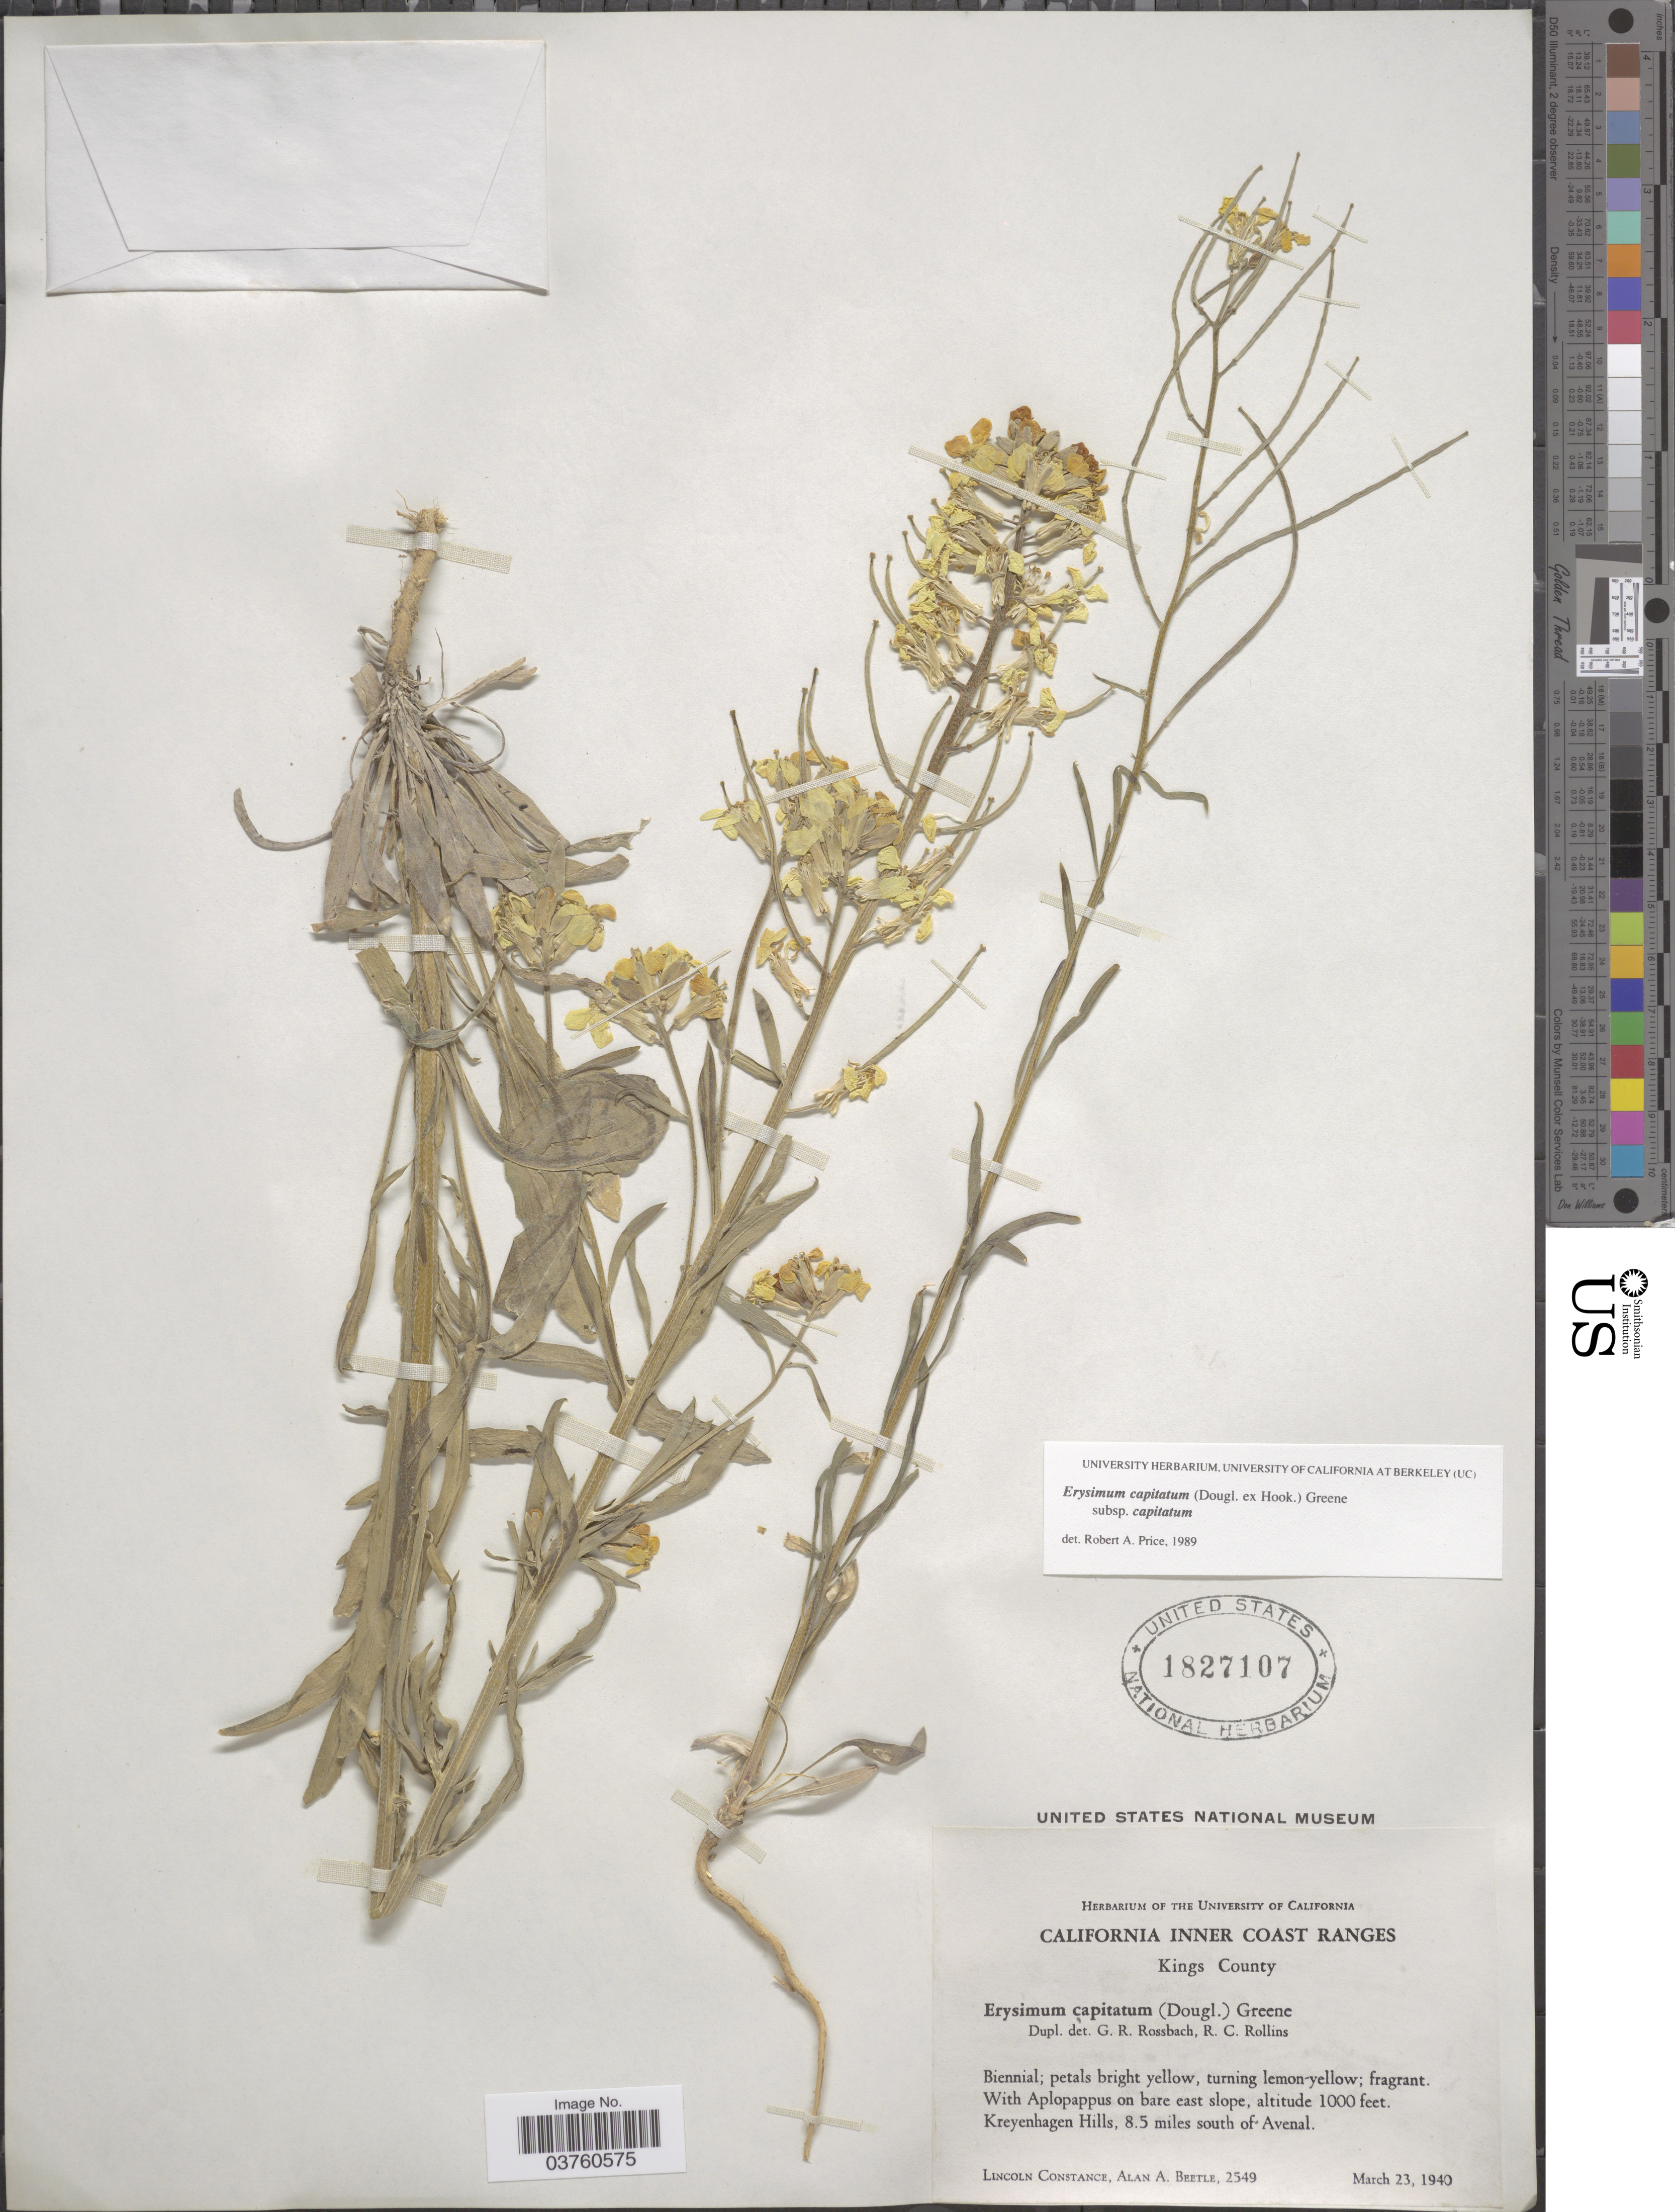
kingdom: Plantae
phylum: Tracheophyta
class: Magnoliopsida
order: Brassicales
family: Brassicaceae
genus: Erysimum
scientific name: Erysimum capitatum subsp. capitatum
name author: (Douglas ex Hook.) Greene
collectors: L. Constance & A. A. Beetle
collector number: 2549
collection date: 1940-03-23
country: United States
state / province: California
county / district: Kings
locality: California Inner Coast Ranges. Kings County. Kreyenhagen Hills, 8.5 miles south of Avenal.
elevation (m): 305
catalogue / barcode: US 1827107